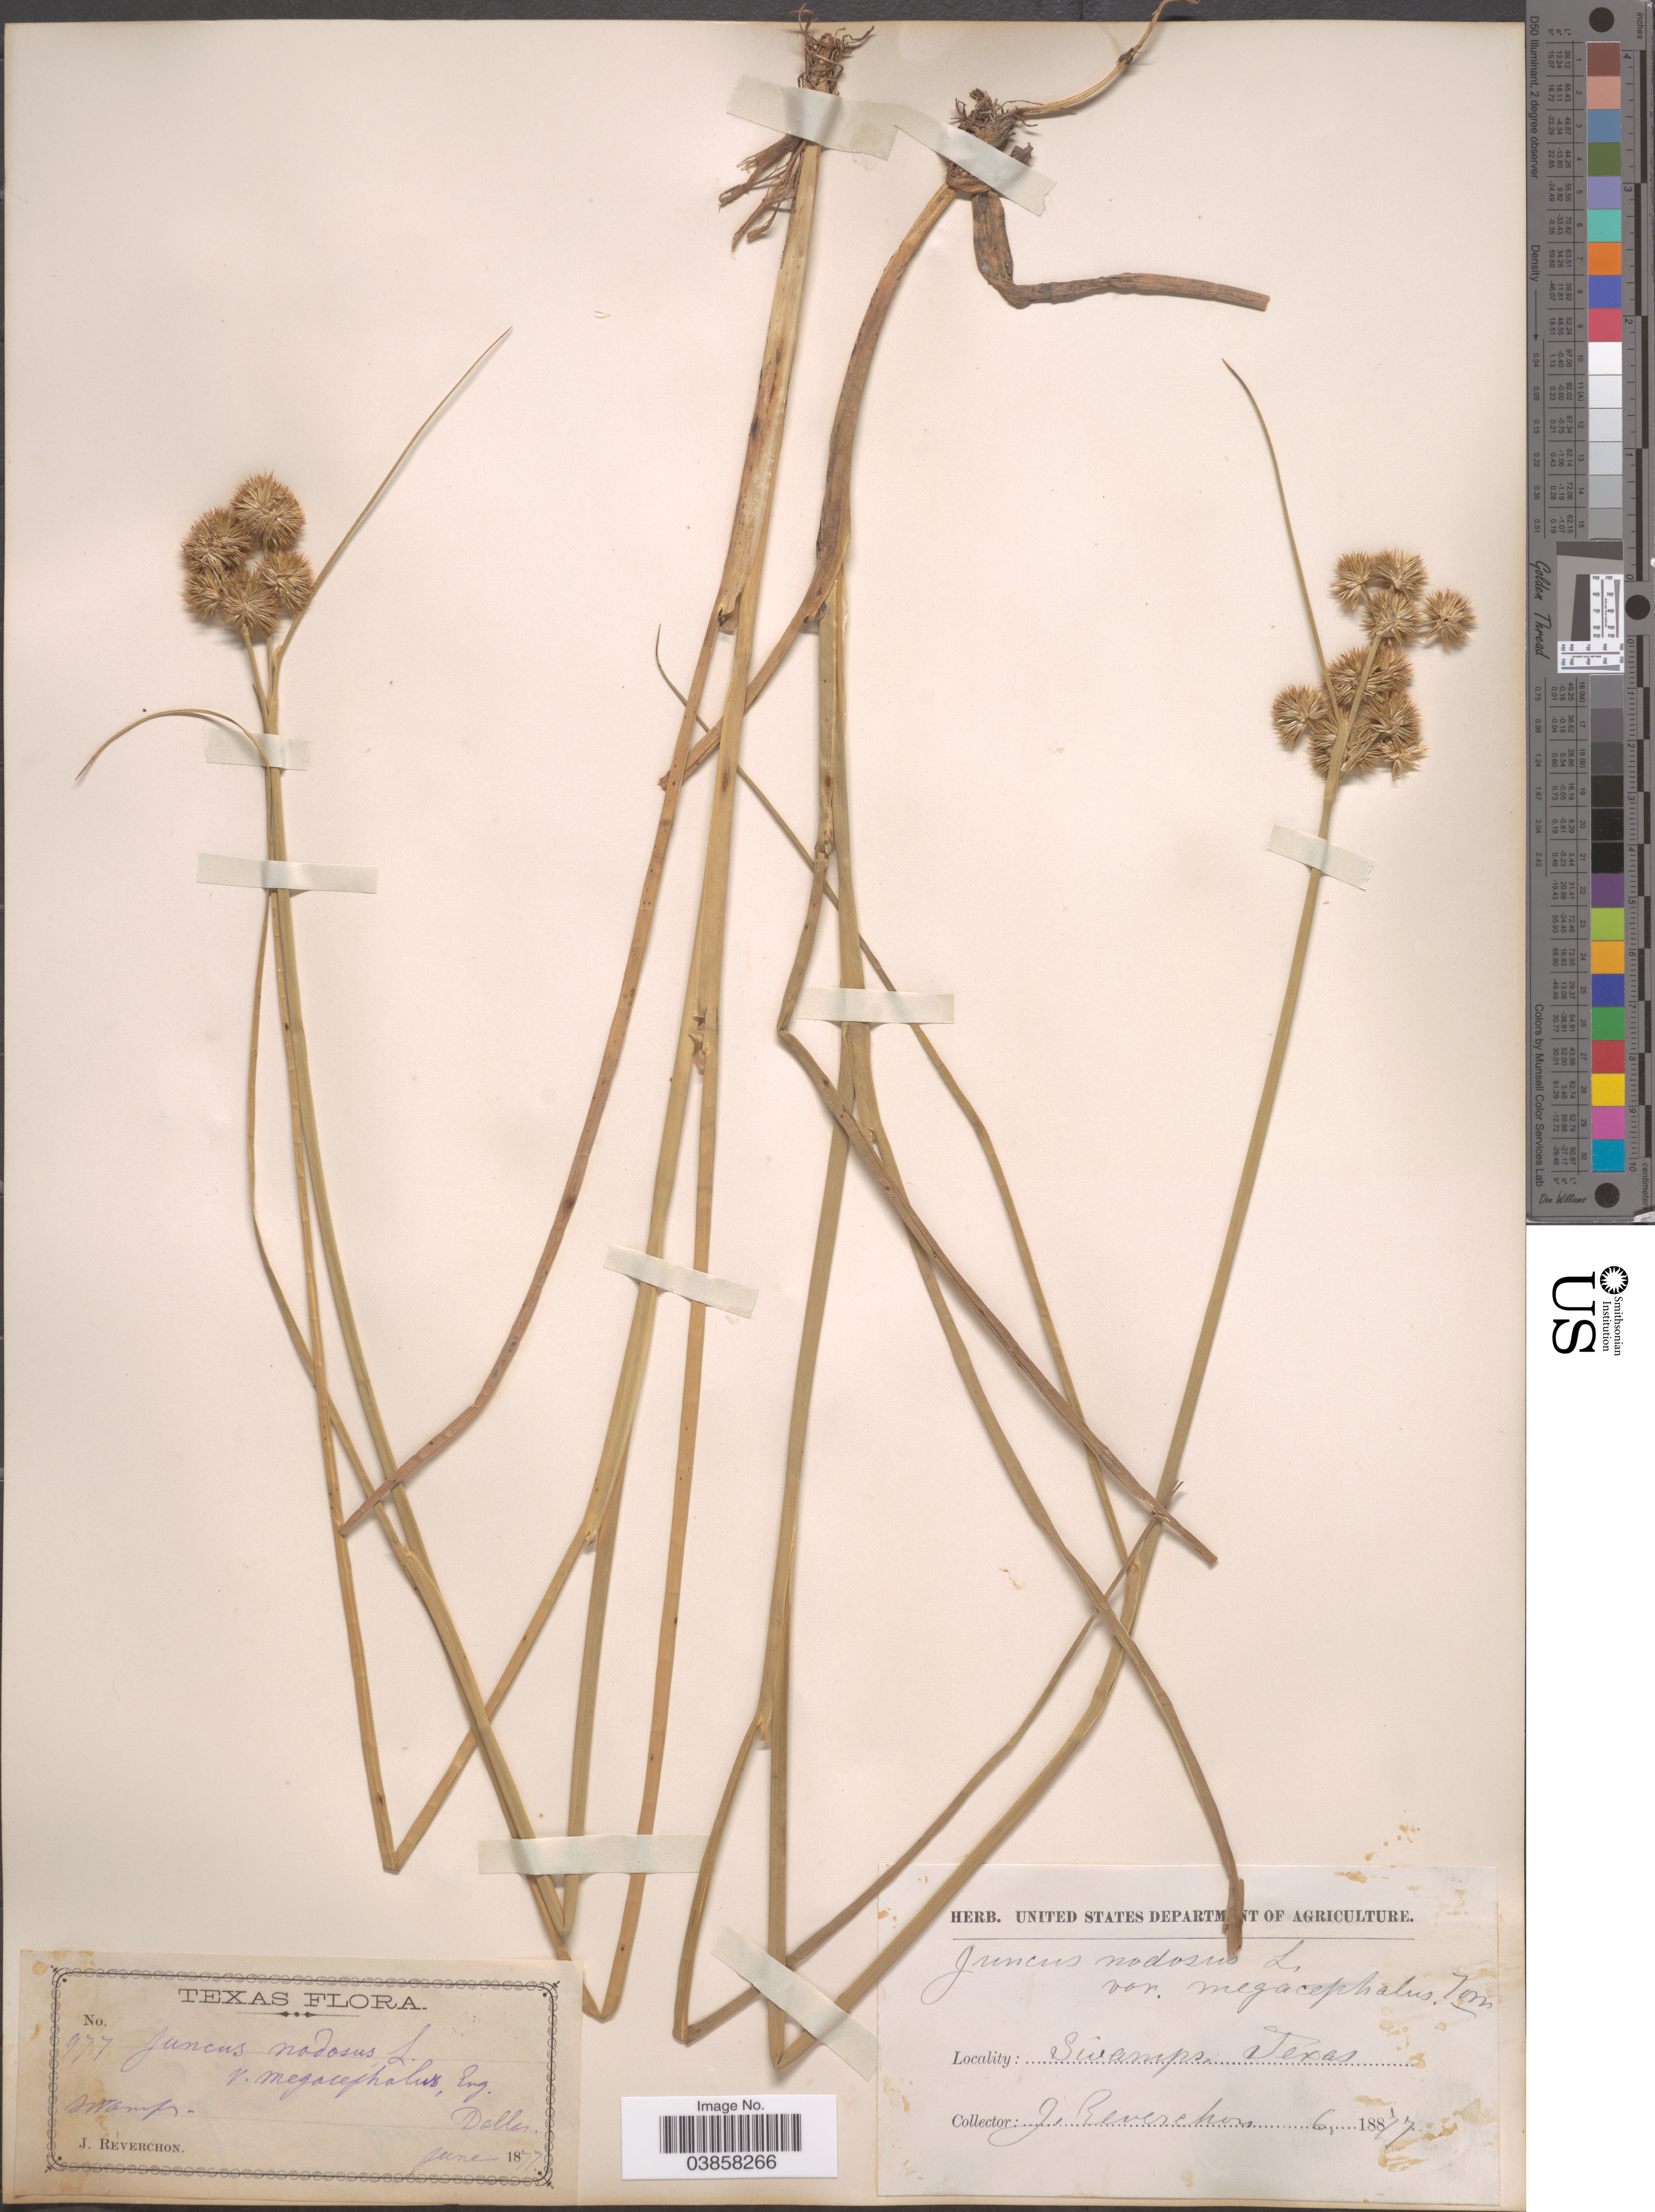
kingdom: Plantae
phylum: Tracheophyta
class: Liliopsida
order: Poales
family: Juncaceae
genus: Juncus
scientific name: Juncus torreyi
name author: Coville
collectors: J. Reverchon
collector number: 977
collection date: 1877-06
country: United States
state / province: Texas